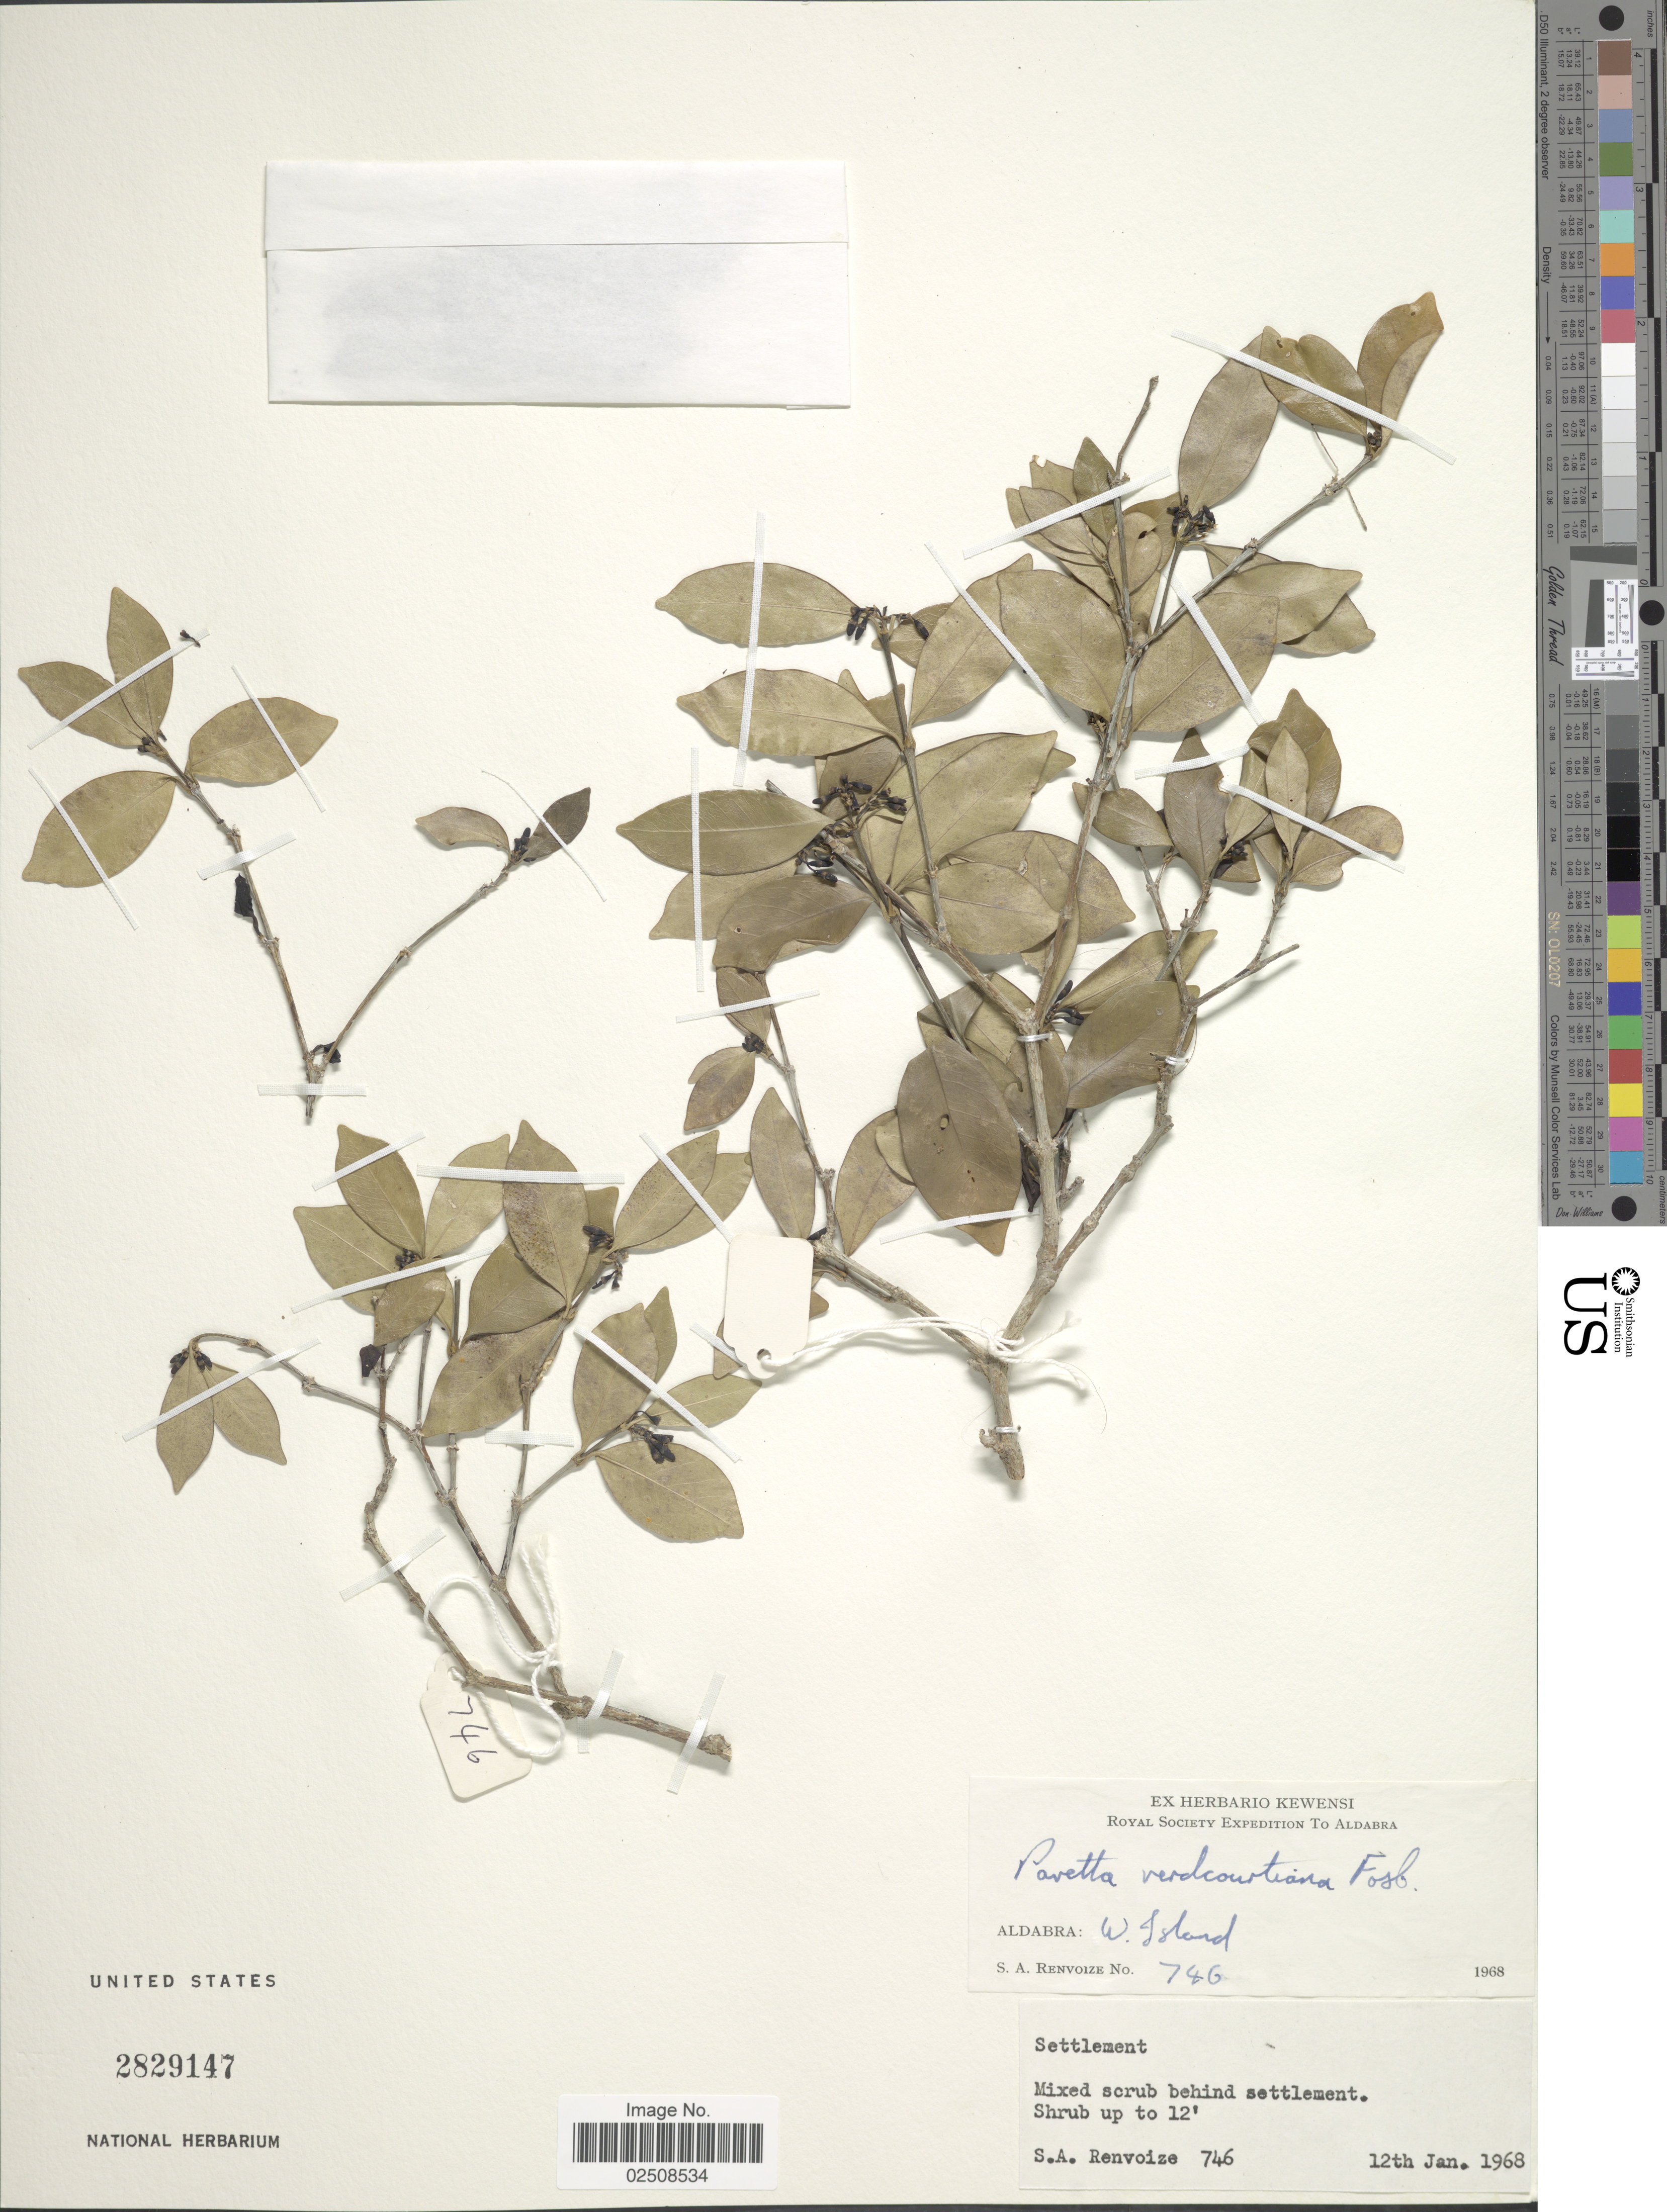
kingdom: Plantae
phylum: Tracheophyta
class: Magnoliopsida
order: Gentianales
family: Rubiaceae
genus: Tarenna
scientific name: Tarenna madagascariensis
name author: (Ten.) I.M. Turner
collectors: S. A. Renvoize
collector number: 746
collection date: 1968-01-12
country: Seychelles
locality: Aldabra: W. Island, behind settlement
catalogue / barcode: US 2829147